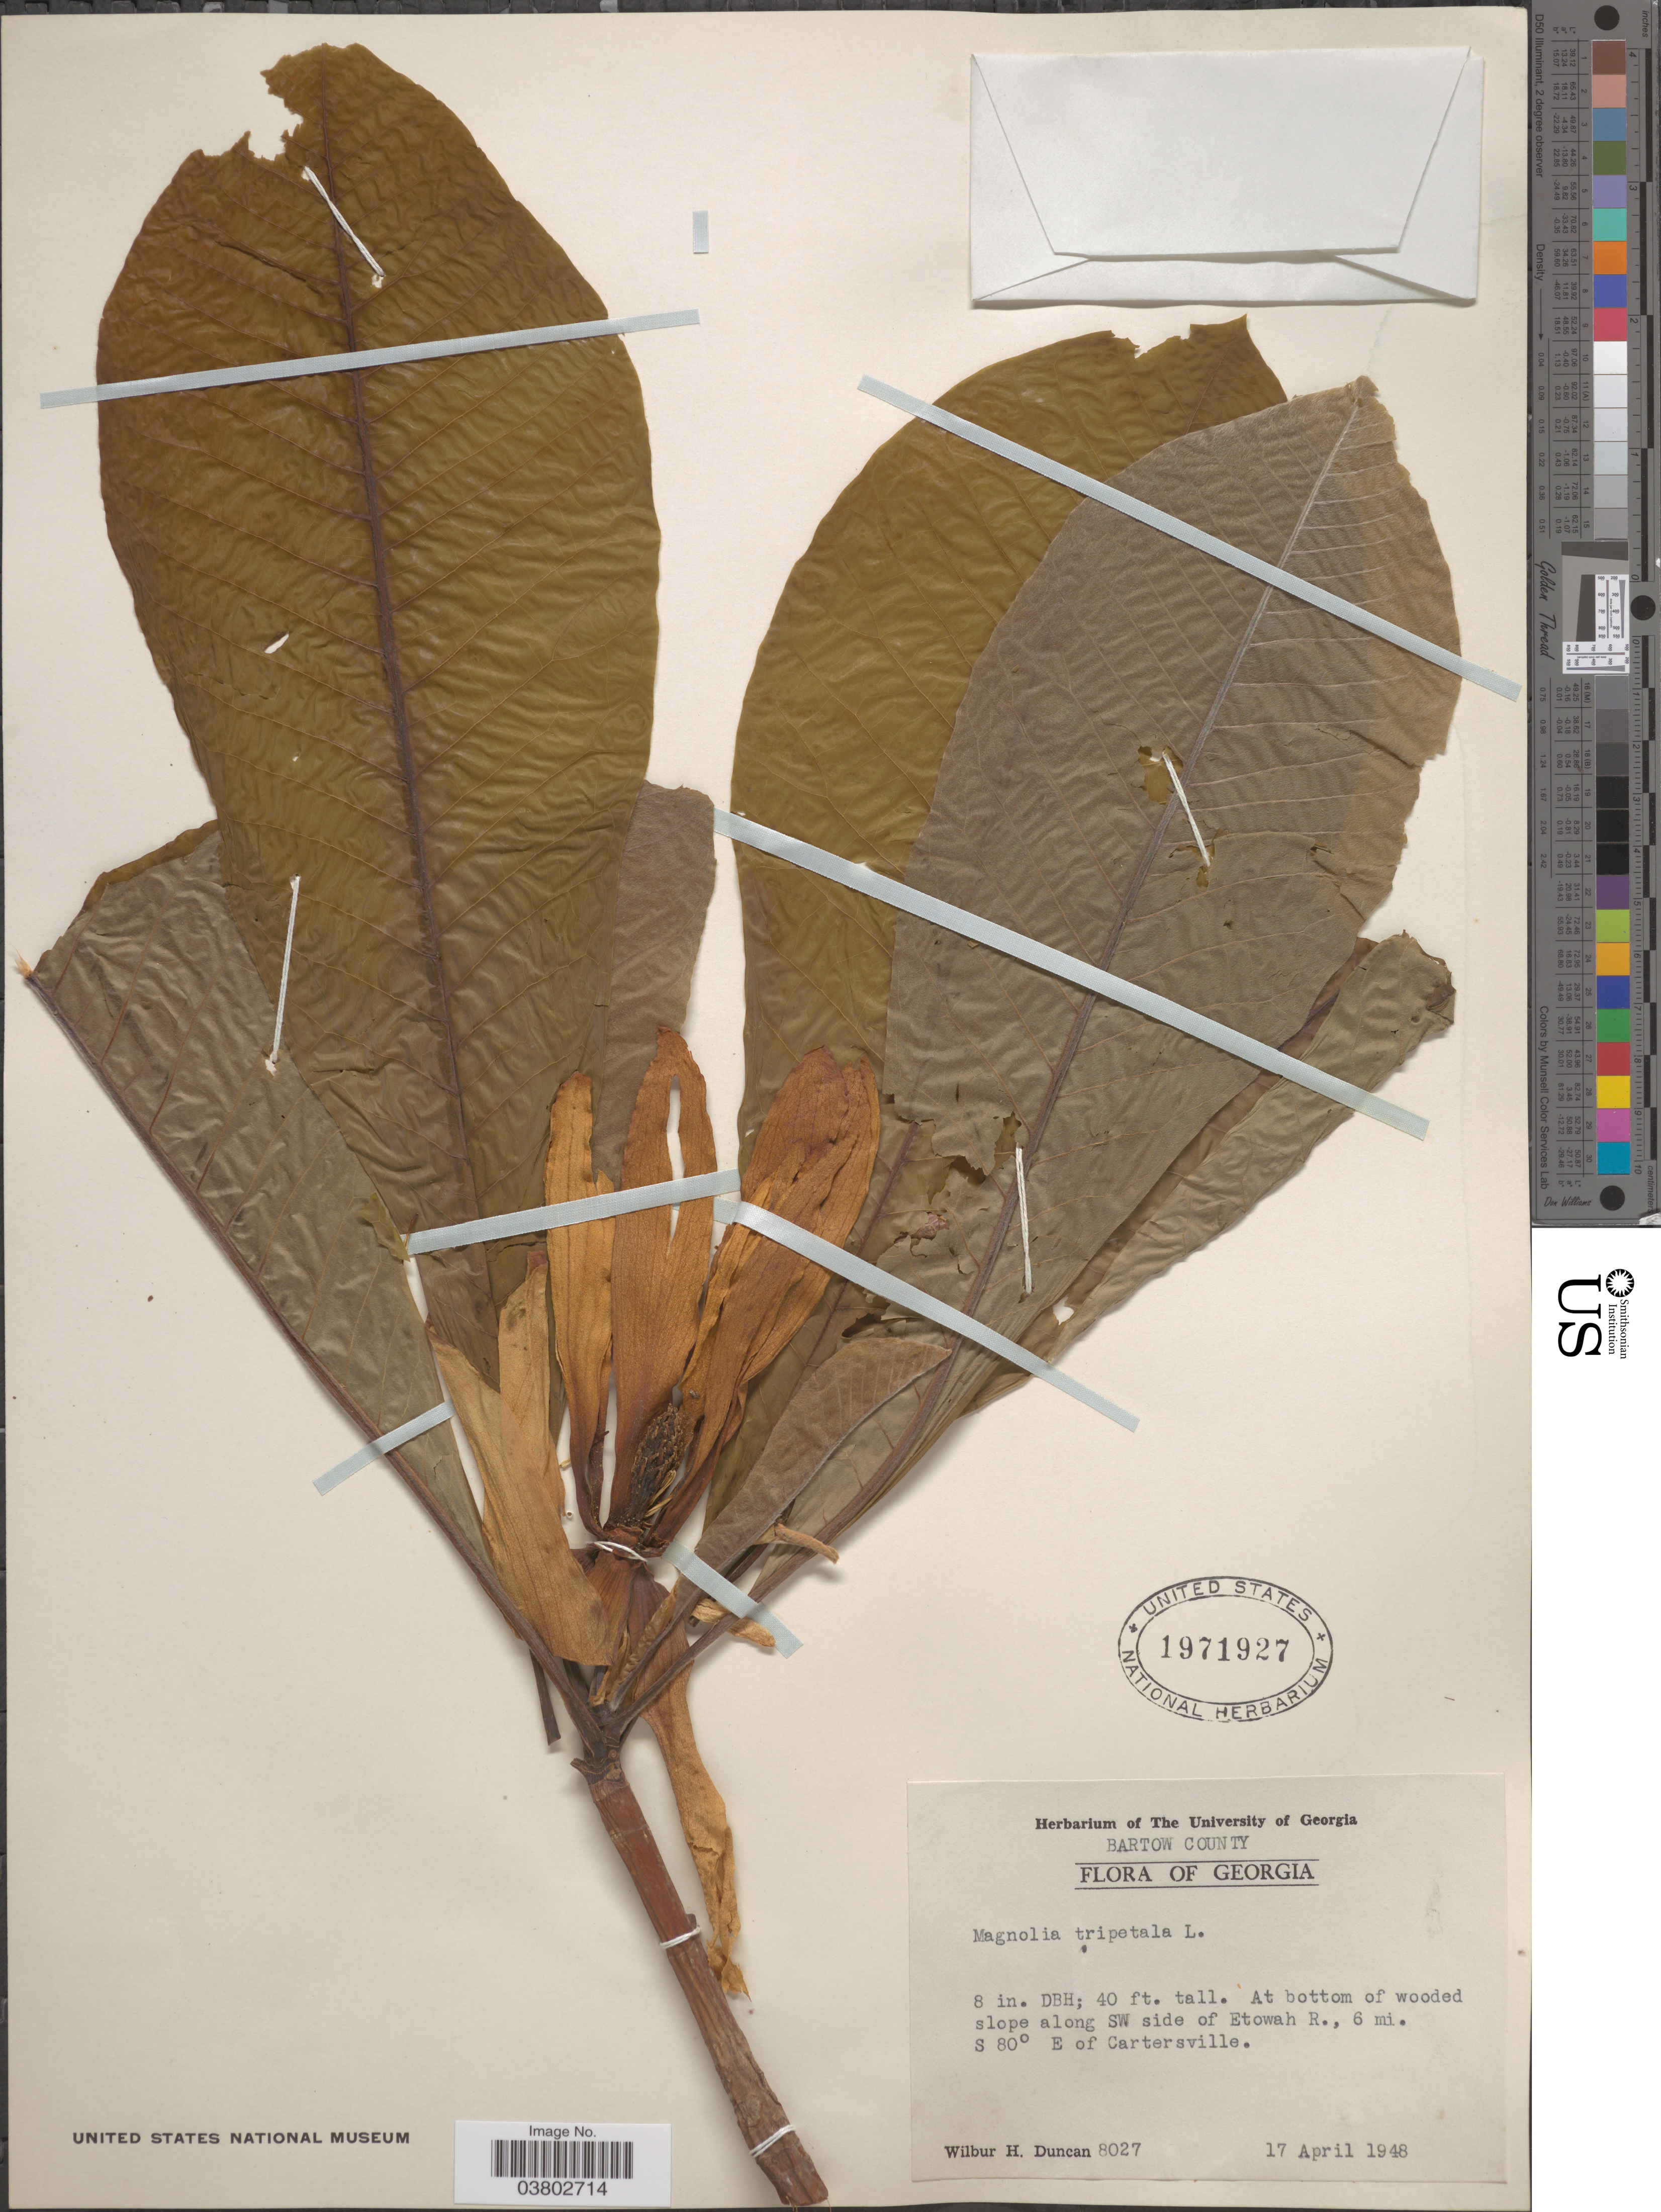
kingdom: Plantae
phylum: Tracheophyta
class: Magnoliopsida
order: Magnoliales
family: Magnoliaceae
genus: Magnolia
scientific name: Magnolia tripetala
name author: L.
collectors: W. H. Duncan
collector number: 8027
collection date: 1948-04-17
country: United States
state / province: Georgia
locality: Bartow County. At bottom of wooded slope along SW side of Etowah R., 6 mi. S 80° E of Cartersville.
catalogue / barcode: US 1971927